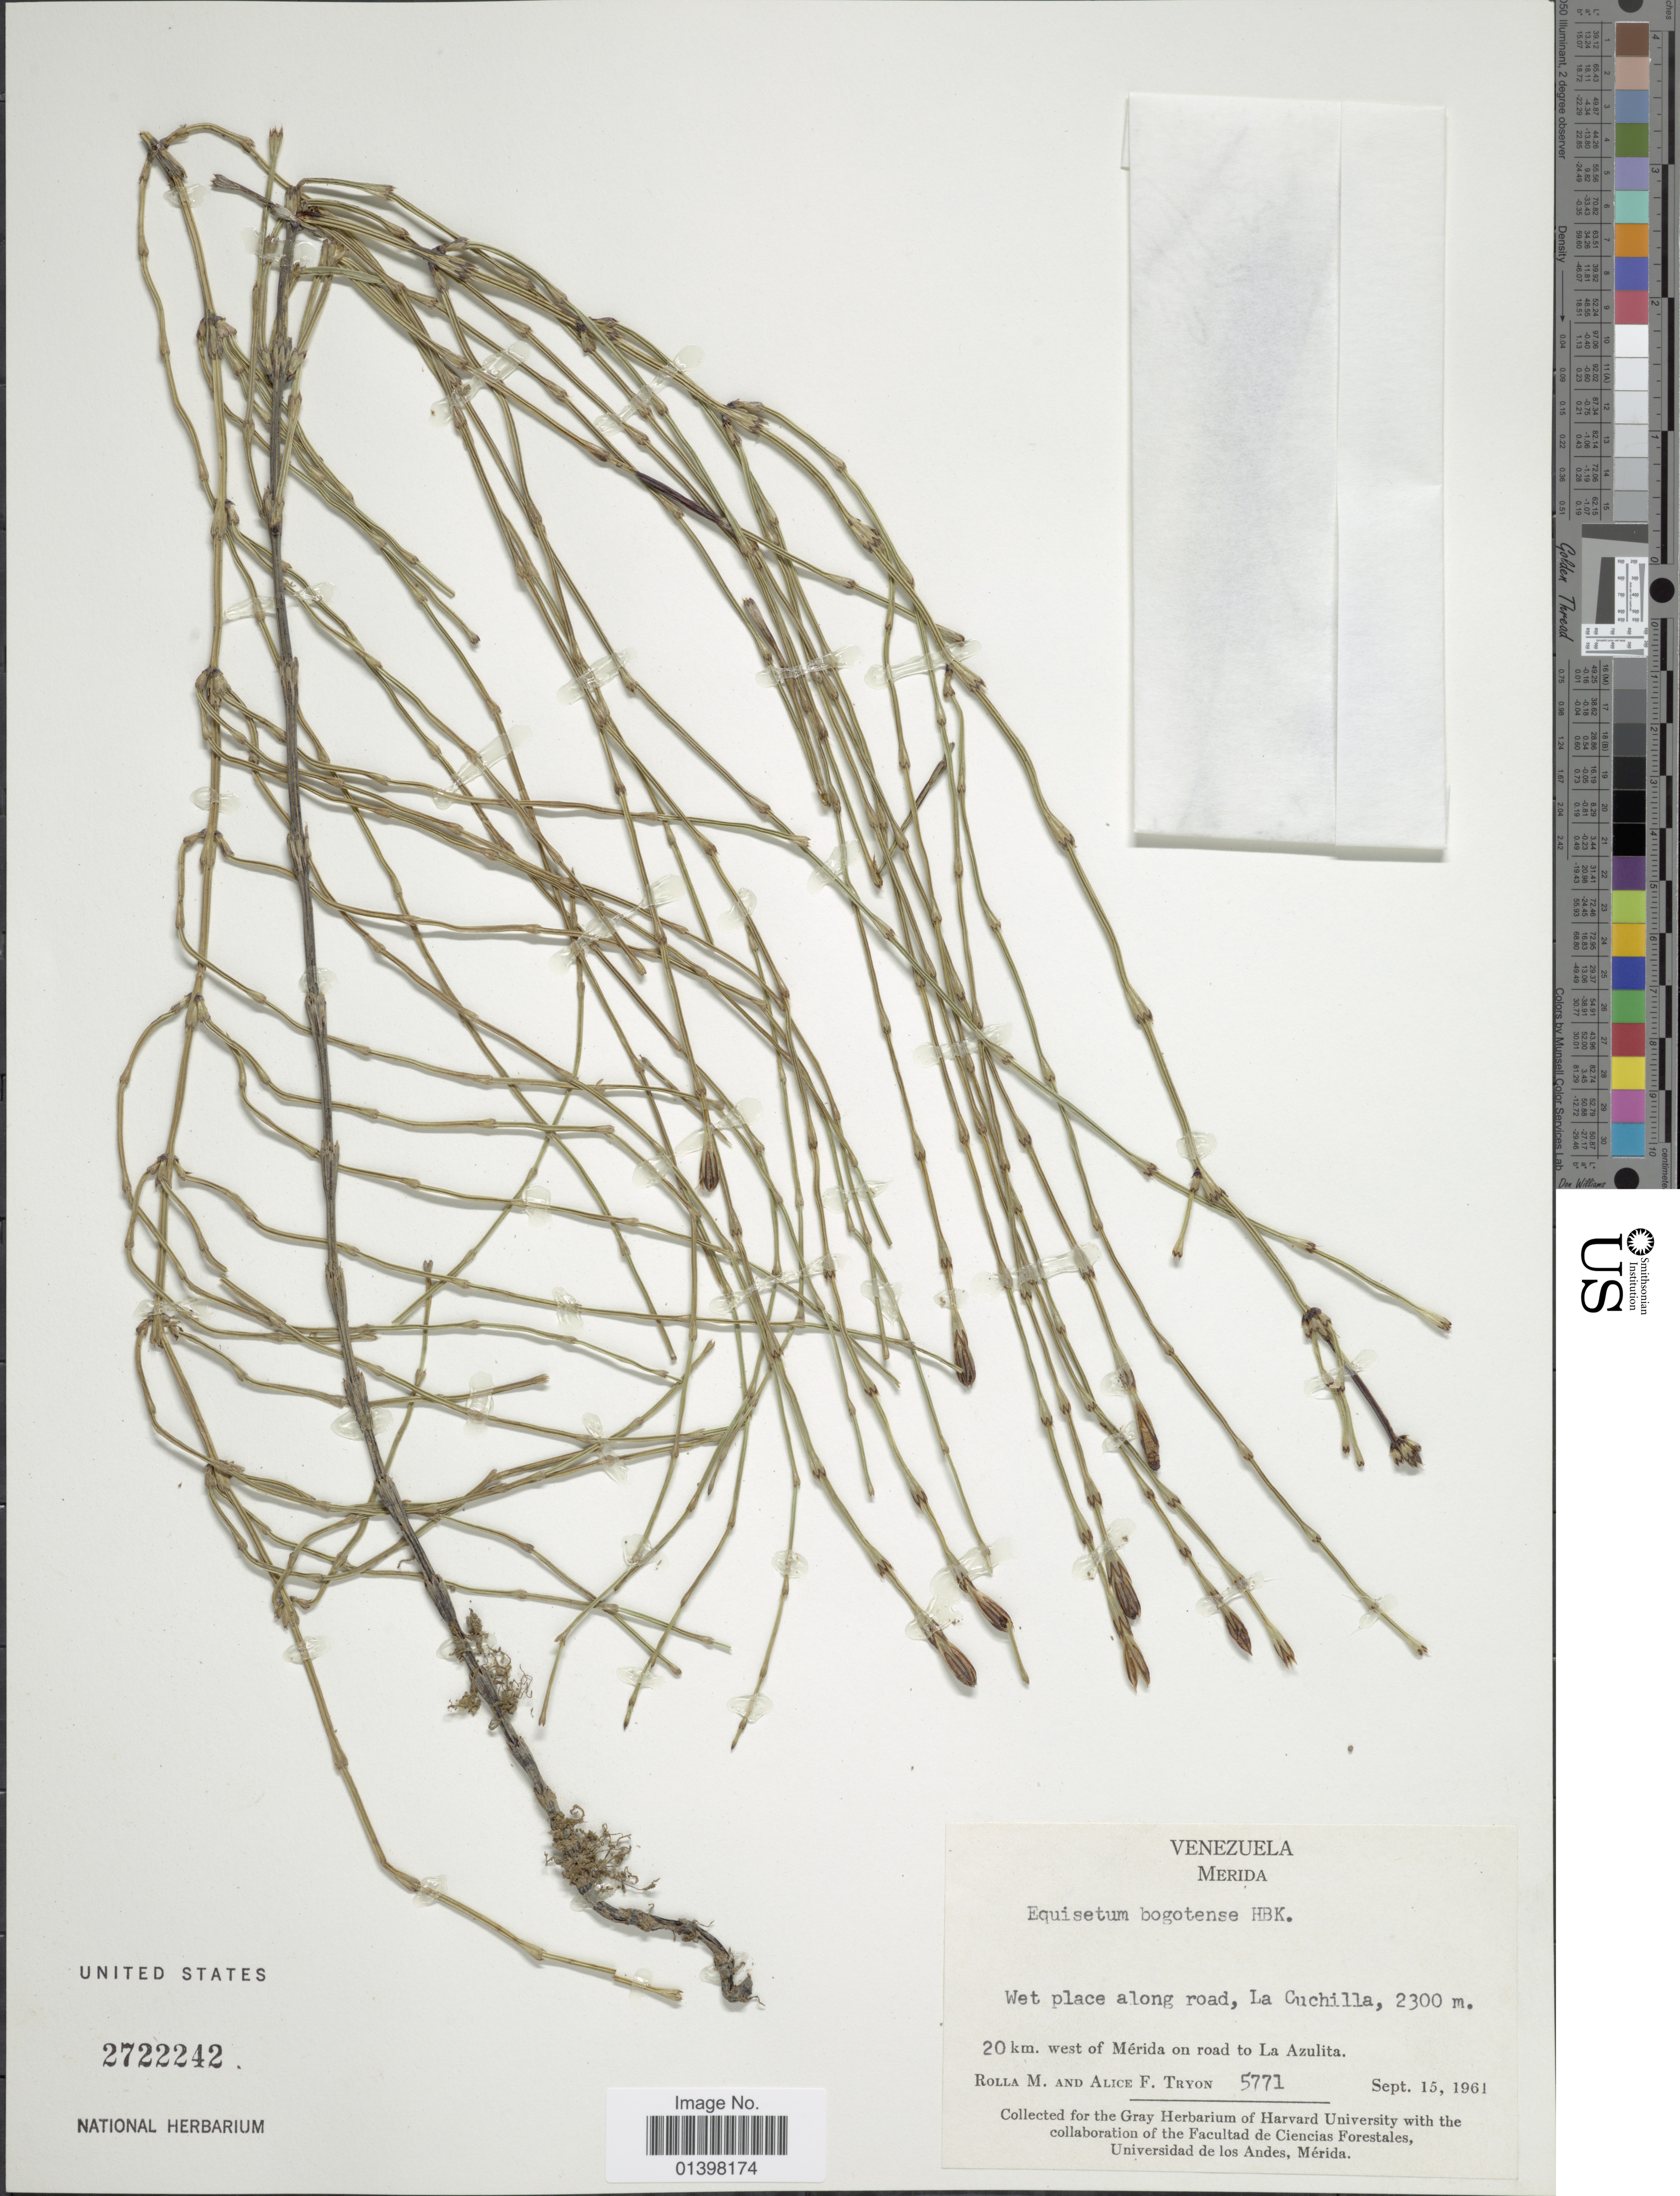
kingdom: Plantae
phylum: Tracheophyta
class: Polypodiopsida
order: Equisetales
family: Equisetaceae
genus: Equisetum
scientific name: Equisetum bogotense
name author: Kunth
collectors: R. M. Tryon & A. F. Tryon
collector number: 5771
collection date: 1961-09-15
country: Venezuela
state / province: Mérida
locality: Wet place along road, La Cuchilla, 20 km west of Merida on road to La Azulita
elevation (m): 2300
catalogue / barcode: US 2722242